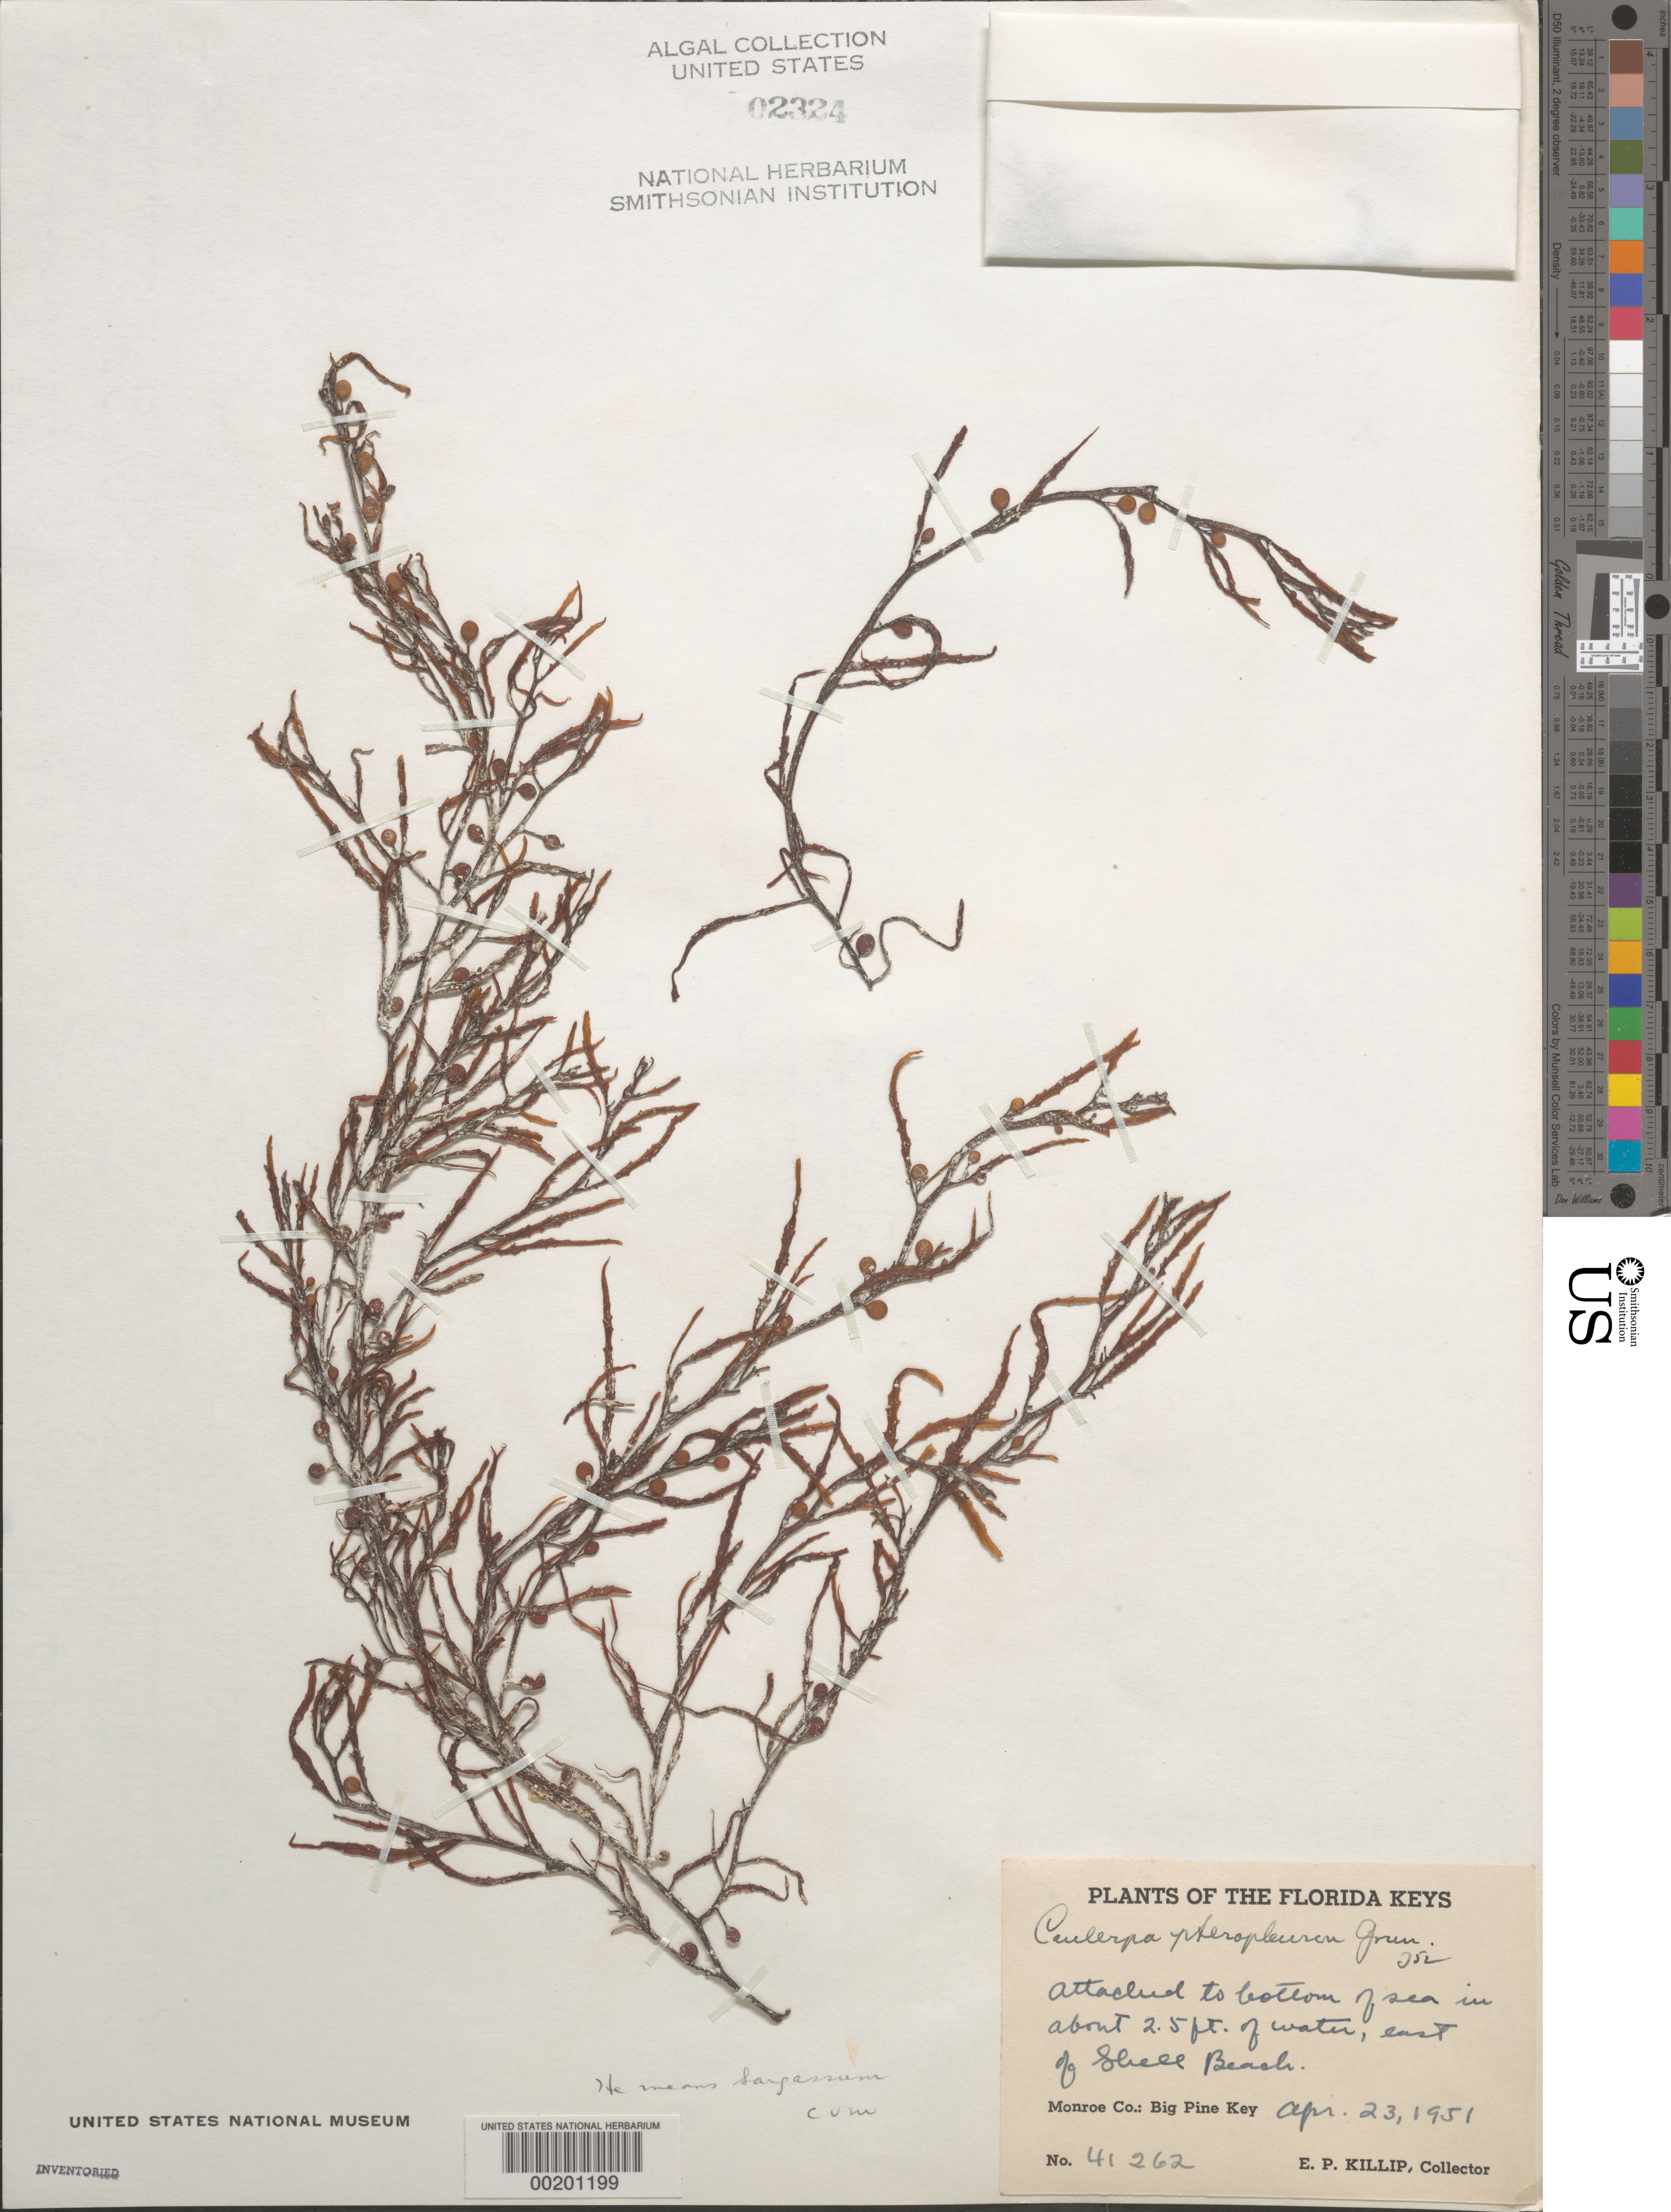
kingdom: Chromista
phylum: Ochrophyta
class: Phaeophyceae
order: Fucales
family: Sargassaceae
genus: Sargassum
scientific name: Sargassum pteropleuron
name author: Grunow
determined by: Taylor, William R.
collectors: E. P. Killip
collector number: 41262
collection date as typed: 23 Apr 1951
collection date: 1951-04-23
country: United States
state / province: Florida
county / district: Monroe County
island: Big Pine Key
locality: East of Shell Beach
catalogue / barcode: US 2324